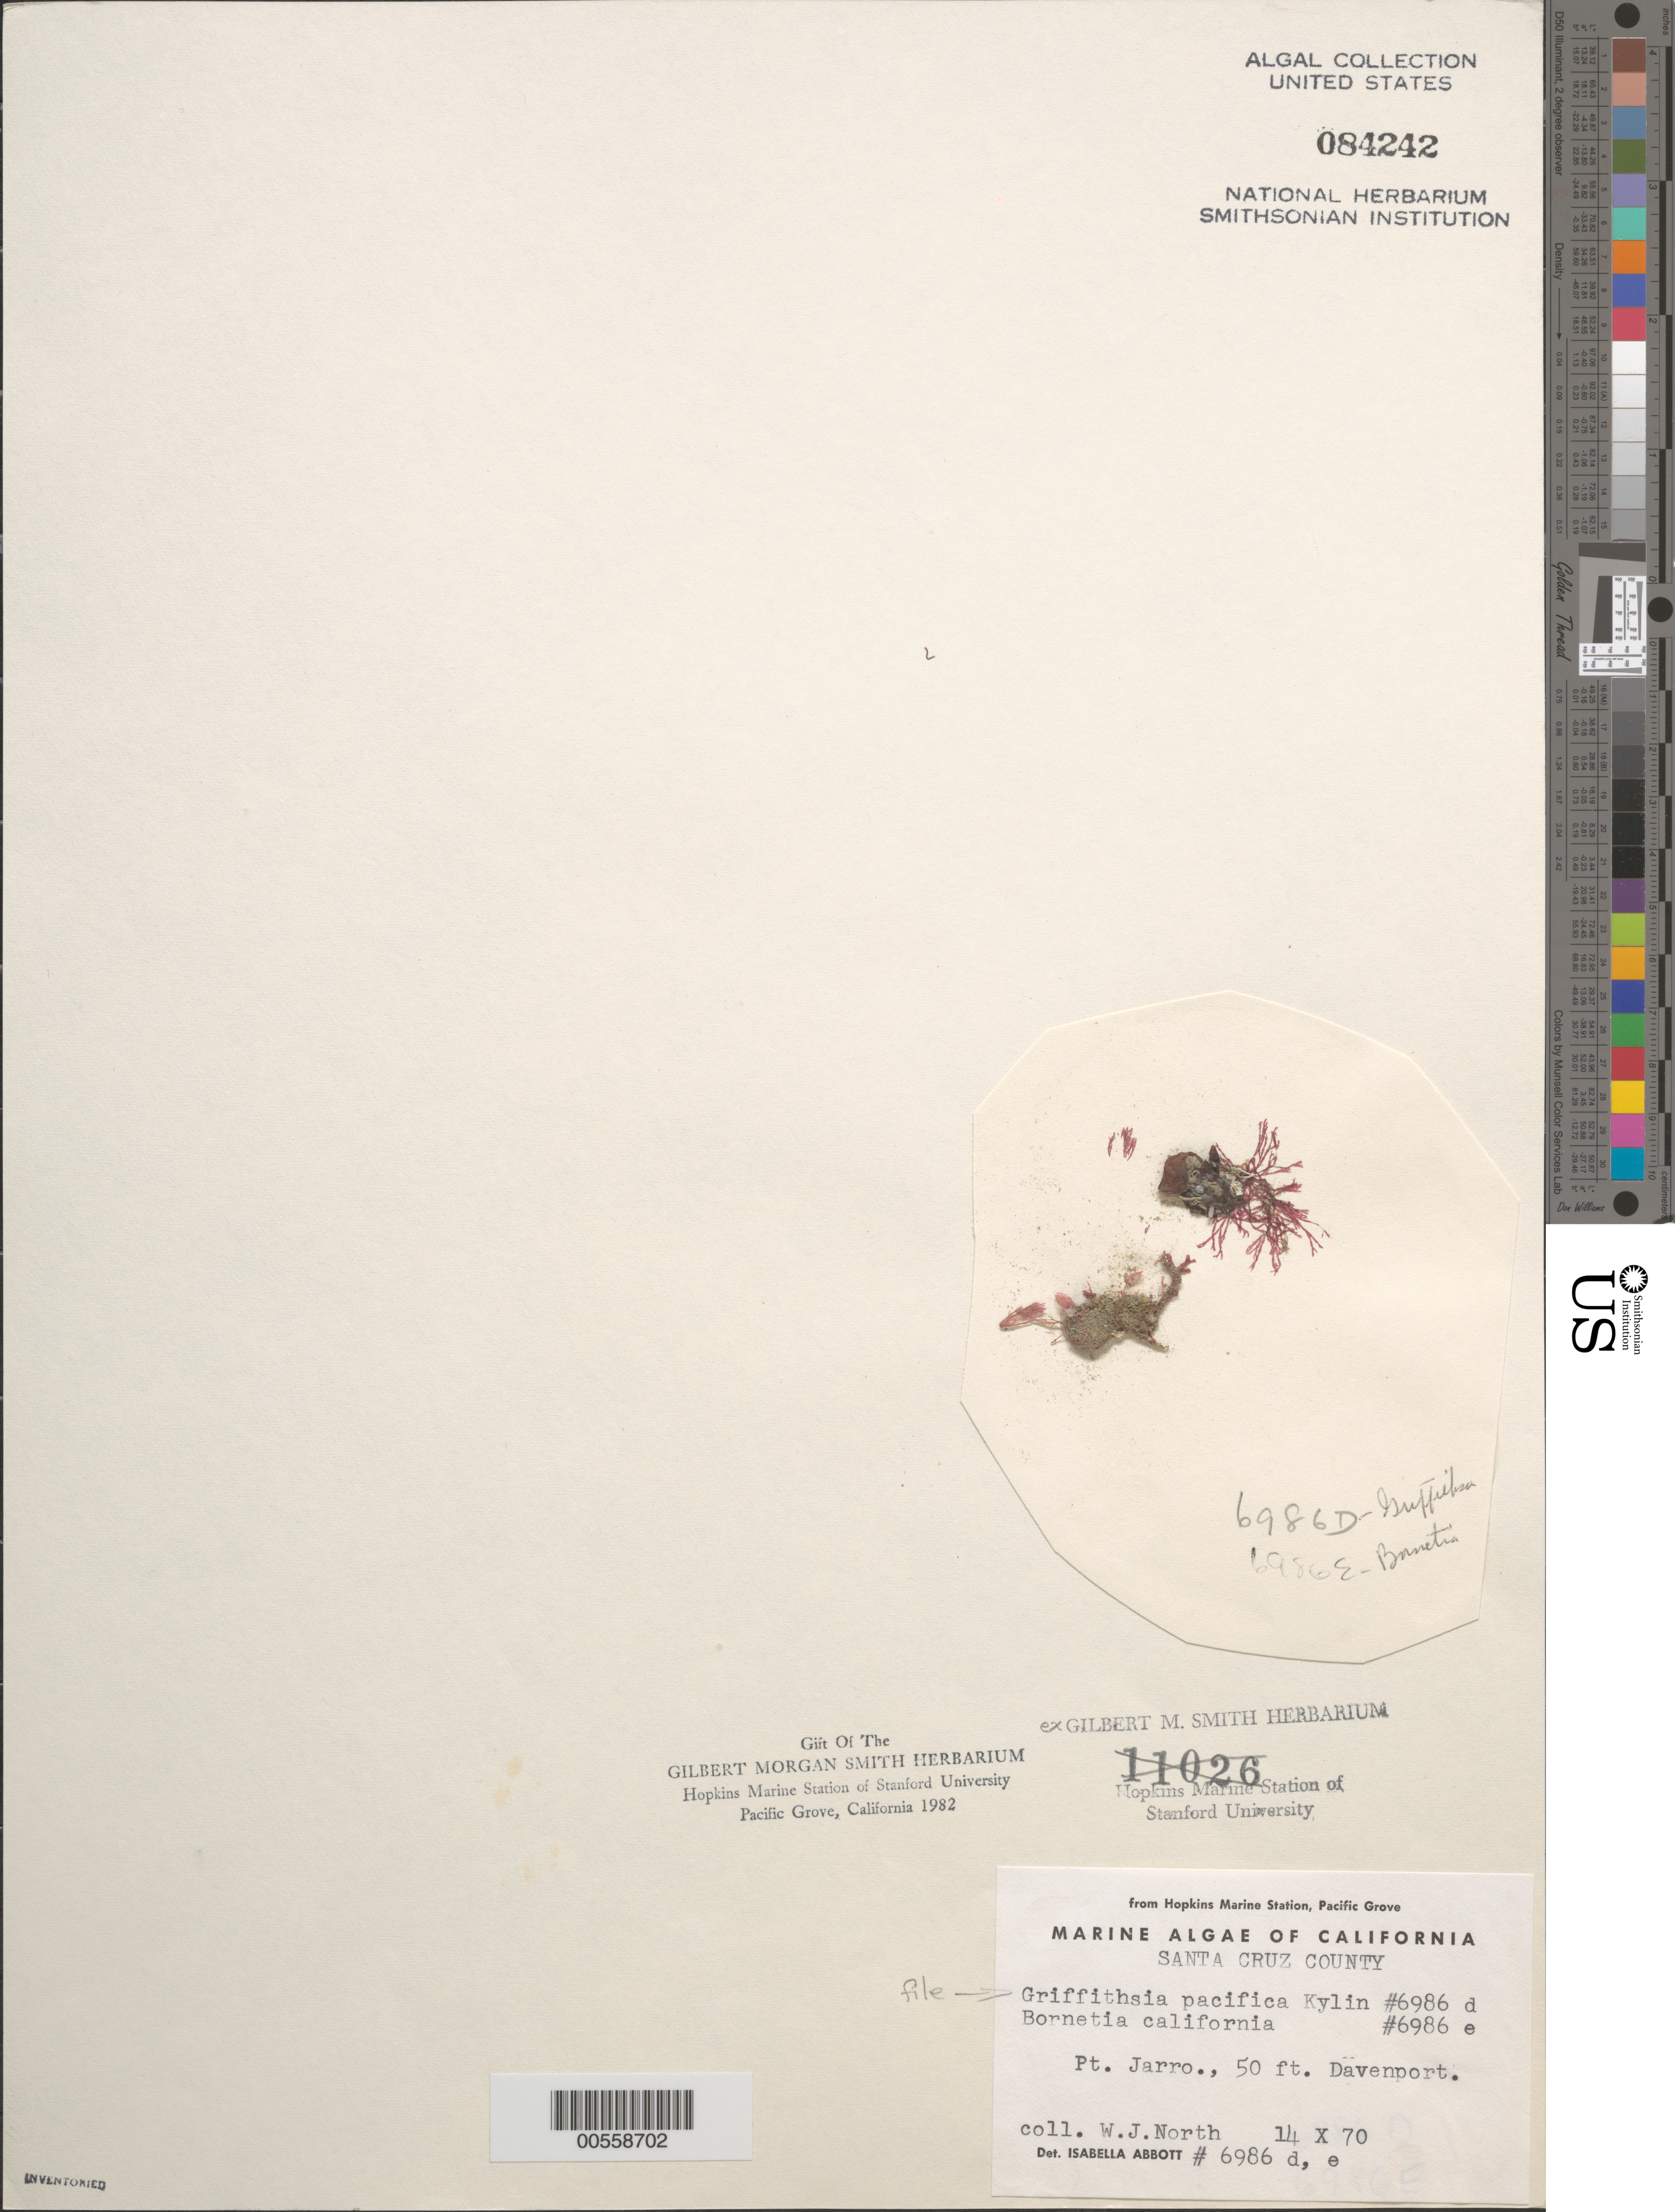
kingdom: Plantae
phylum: Rhodophyta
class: Florideophyceae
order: Ceramiales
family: Wrangeliaceae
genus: Griffithsia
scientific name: Griffithsia pacifica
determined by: Abbott, Isabella A.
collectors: W. North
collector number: IAA 6986d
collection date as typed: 14 Oct 1970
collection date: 1970-10-14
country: United States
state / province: California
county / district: Santa Cruz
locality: El Jarro Point (Point Jarro)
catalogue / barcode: US 84242